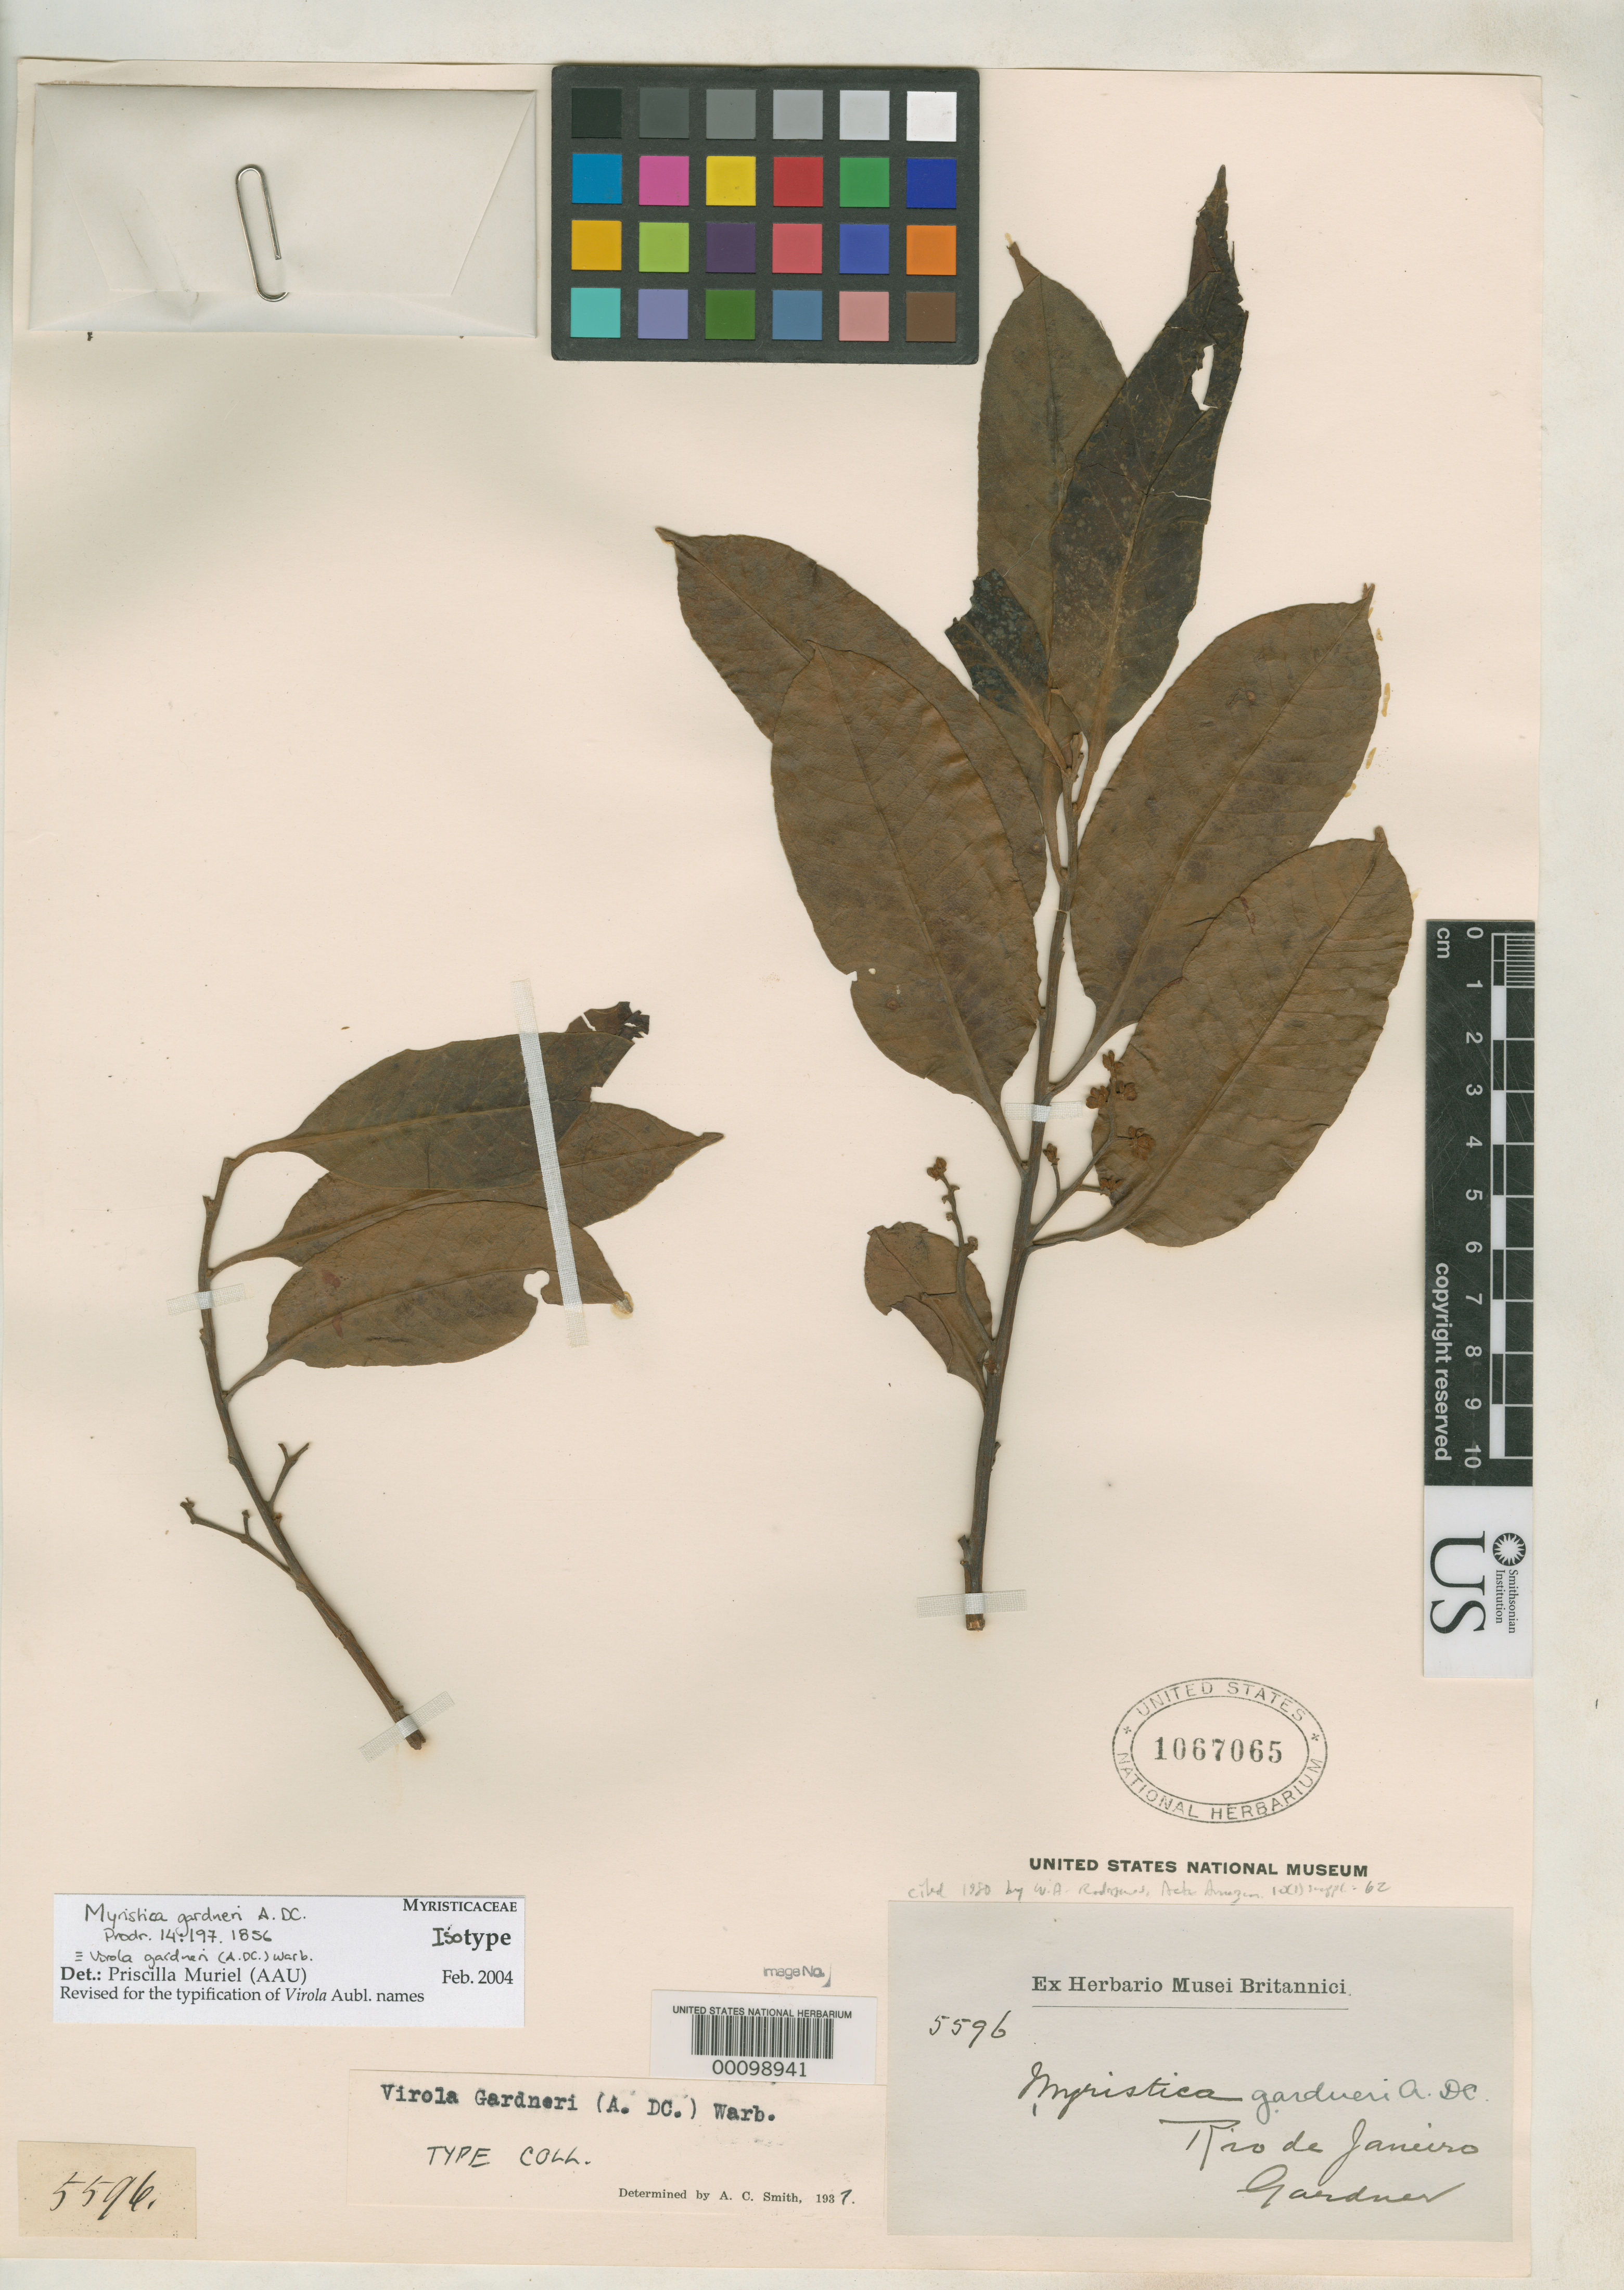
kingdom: Plantae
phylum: Tracheophyta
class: Magnoliopsida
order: Magnoliales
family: Myristicaceae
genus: Myristica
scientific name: Myristica gardneri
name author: A. DC. in Mart.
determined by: Muriel M., P., AAU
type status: Isotype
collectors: G. Gardner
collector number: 5596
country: Brazil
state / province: Rio de Janeiro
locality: Rio de Janeiro.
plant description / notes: Cited 1980 by W.A. Rodrigues, Acta Amazon. 10(1 suppl.): 62.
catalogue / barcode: US 1067065